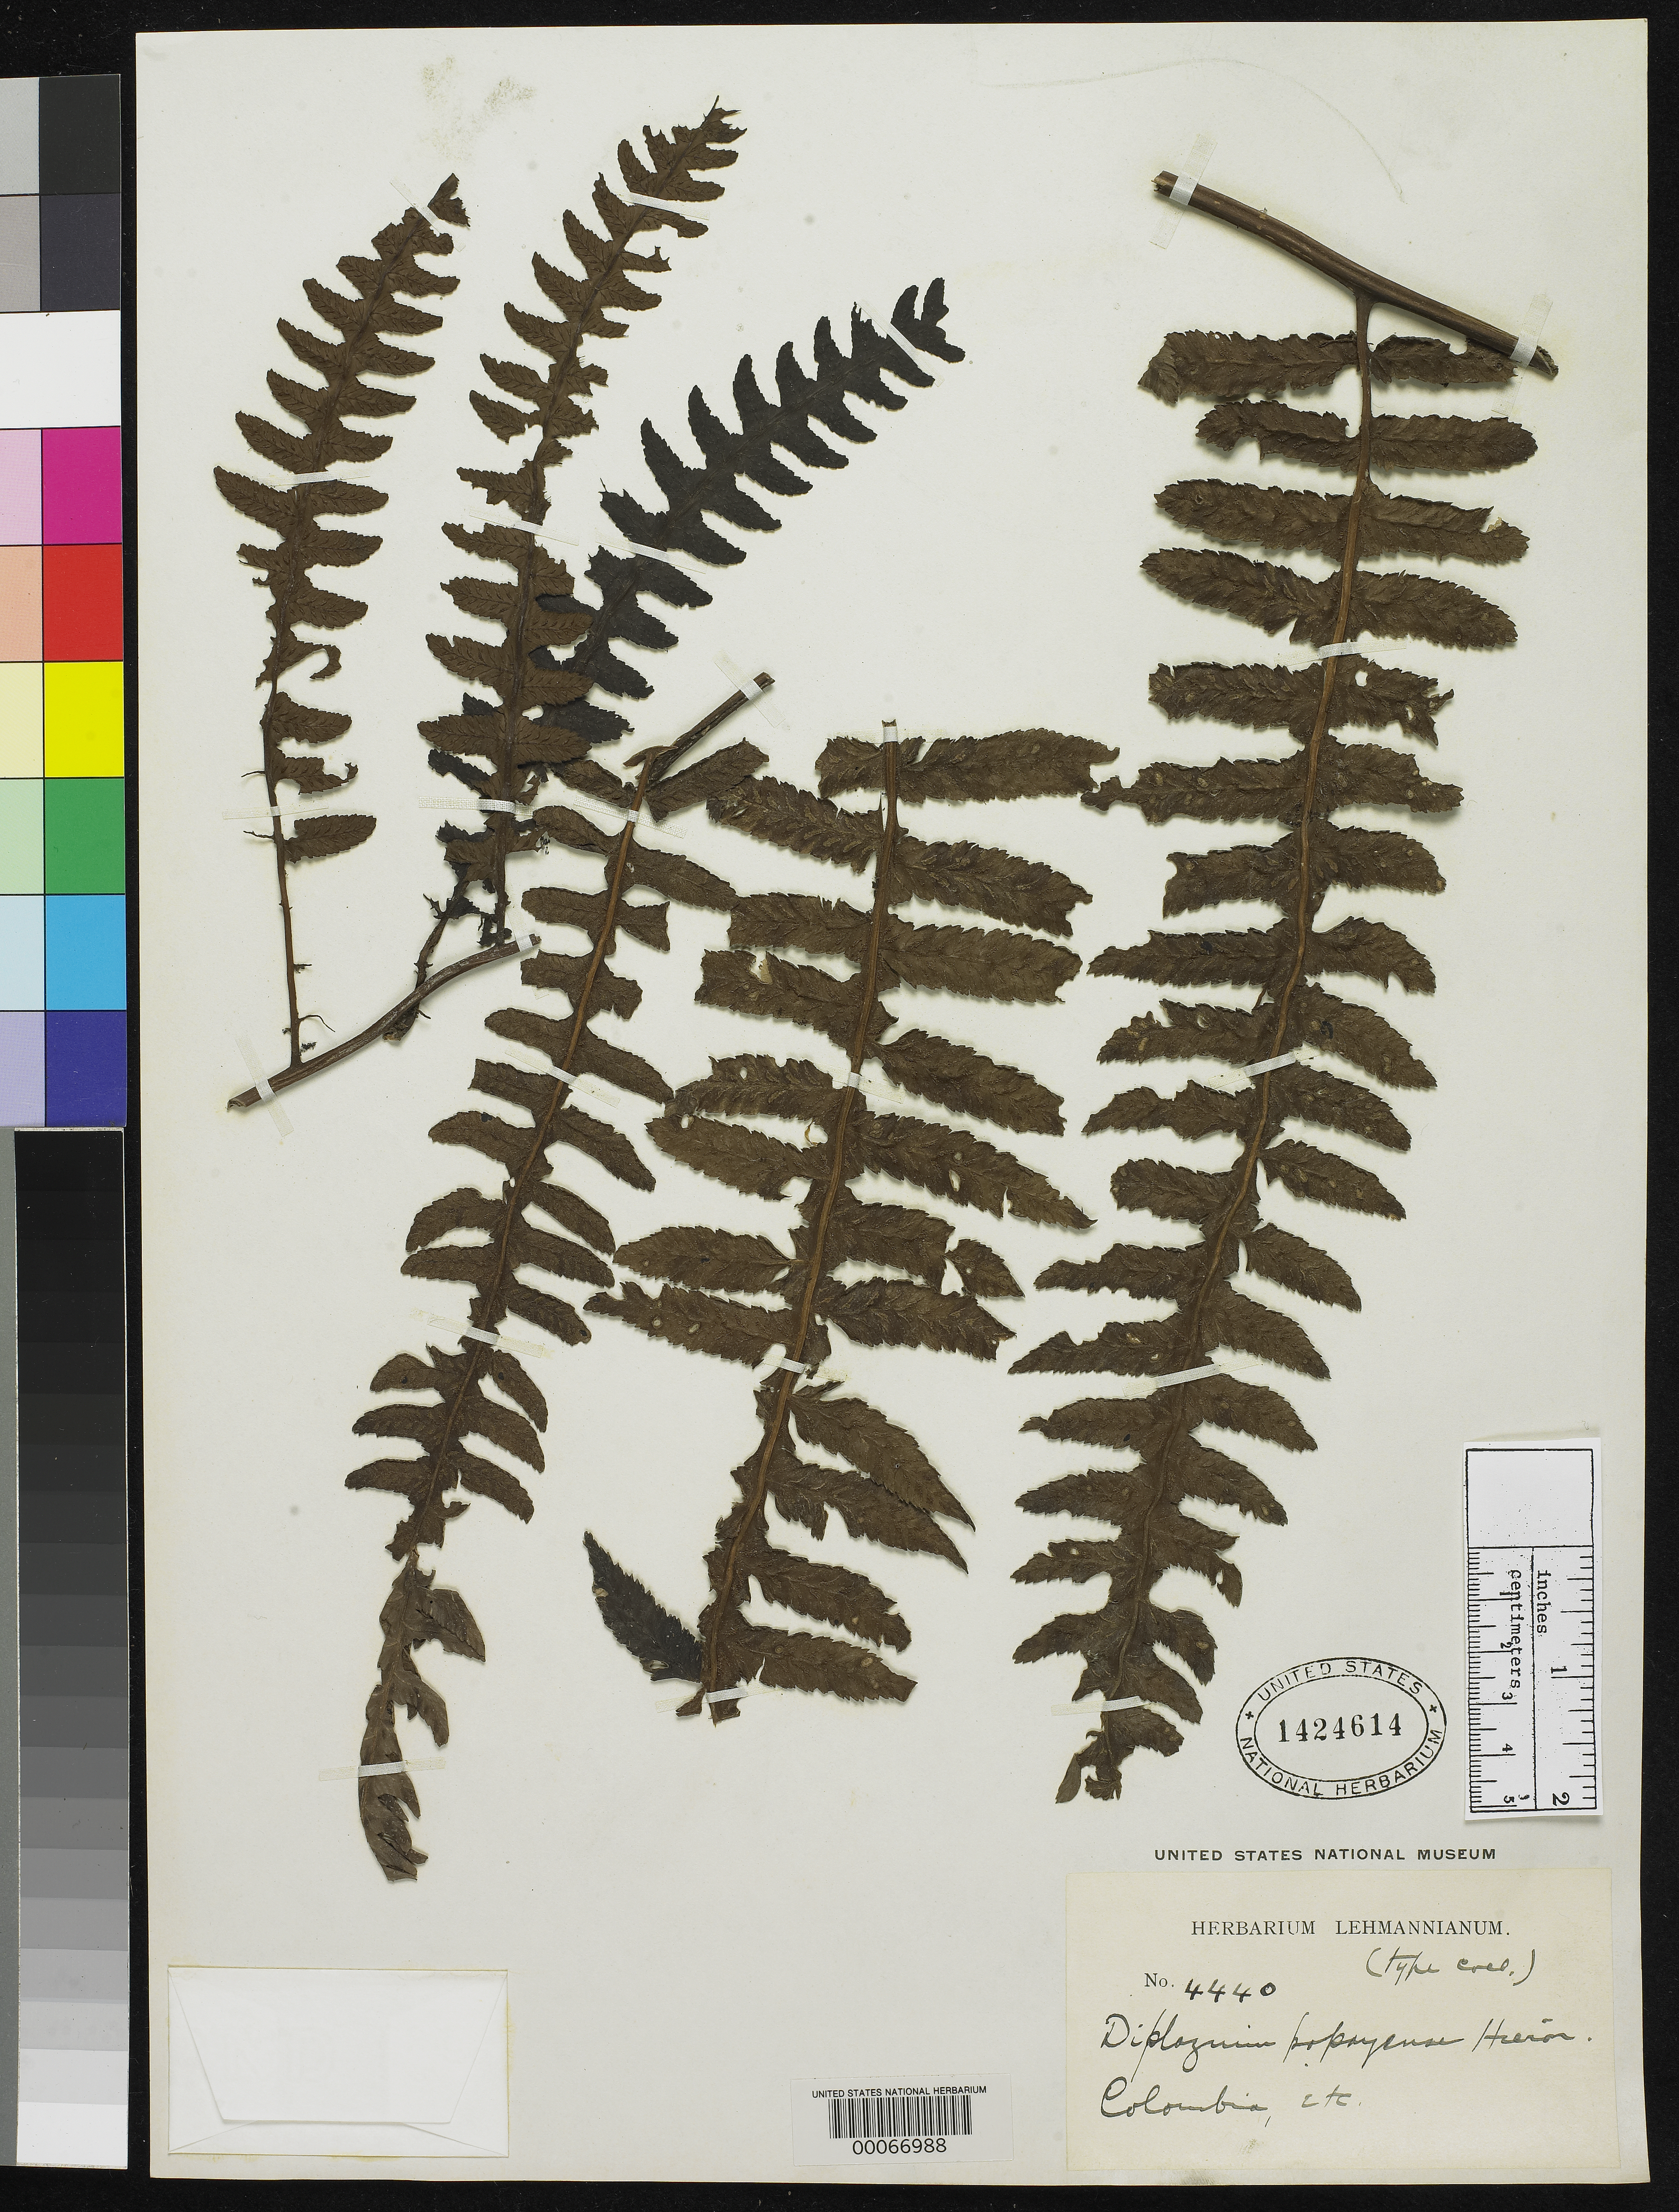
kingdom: Plantae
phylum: Tracheophyta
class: Polypodiopsida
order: Polypodiales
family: Athyriaceae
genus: Diplazium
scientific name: Diplazium popayanense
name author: Hieron.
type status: Type Collection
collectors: F. C. Lehmann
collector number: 4440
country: Colombia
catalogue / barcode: US 1424614